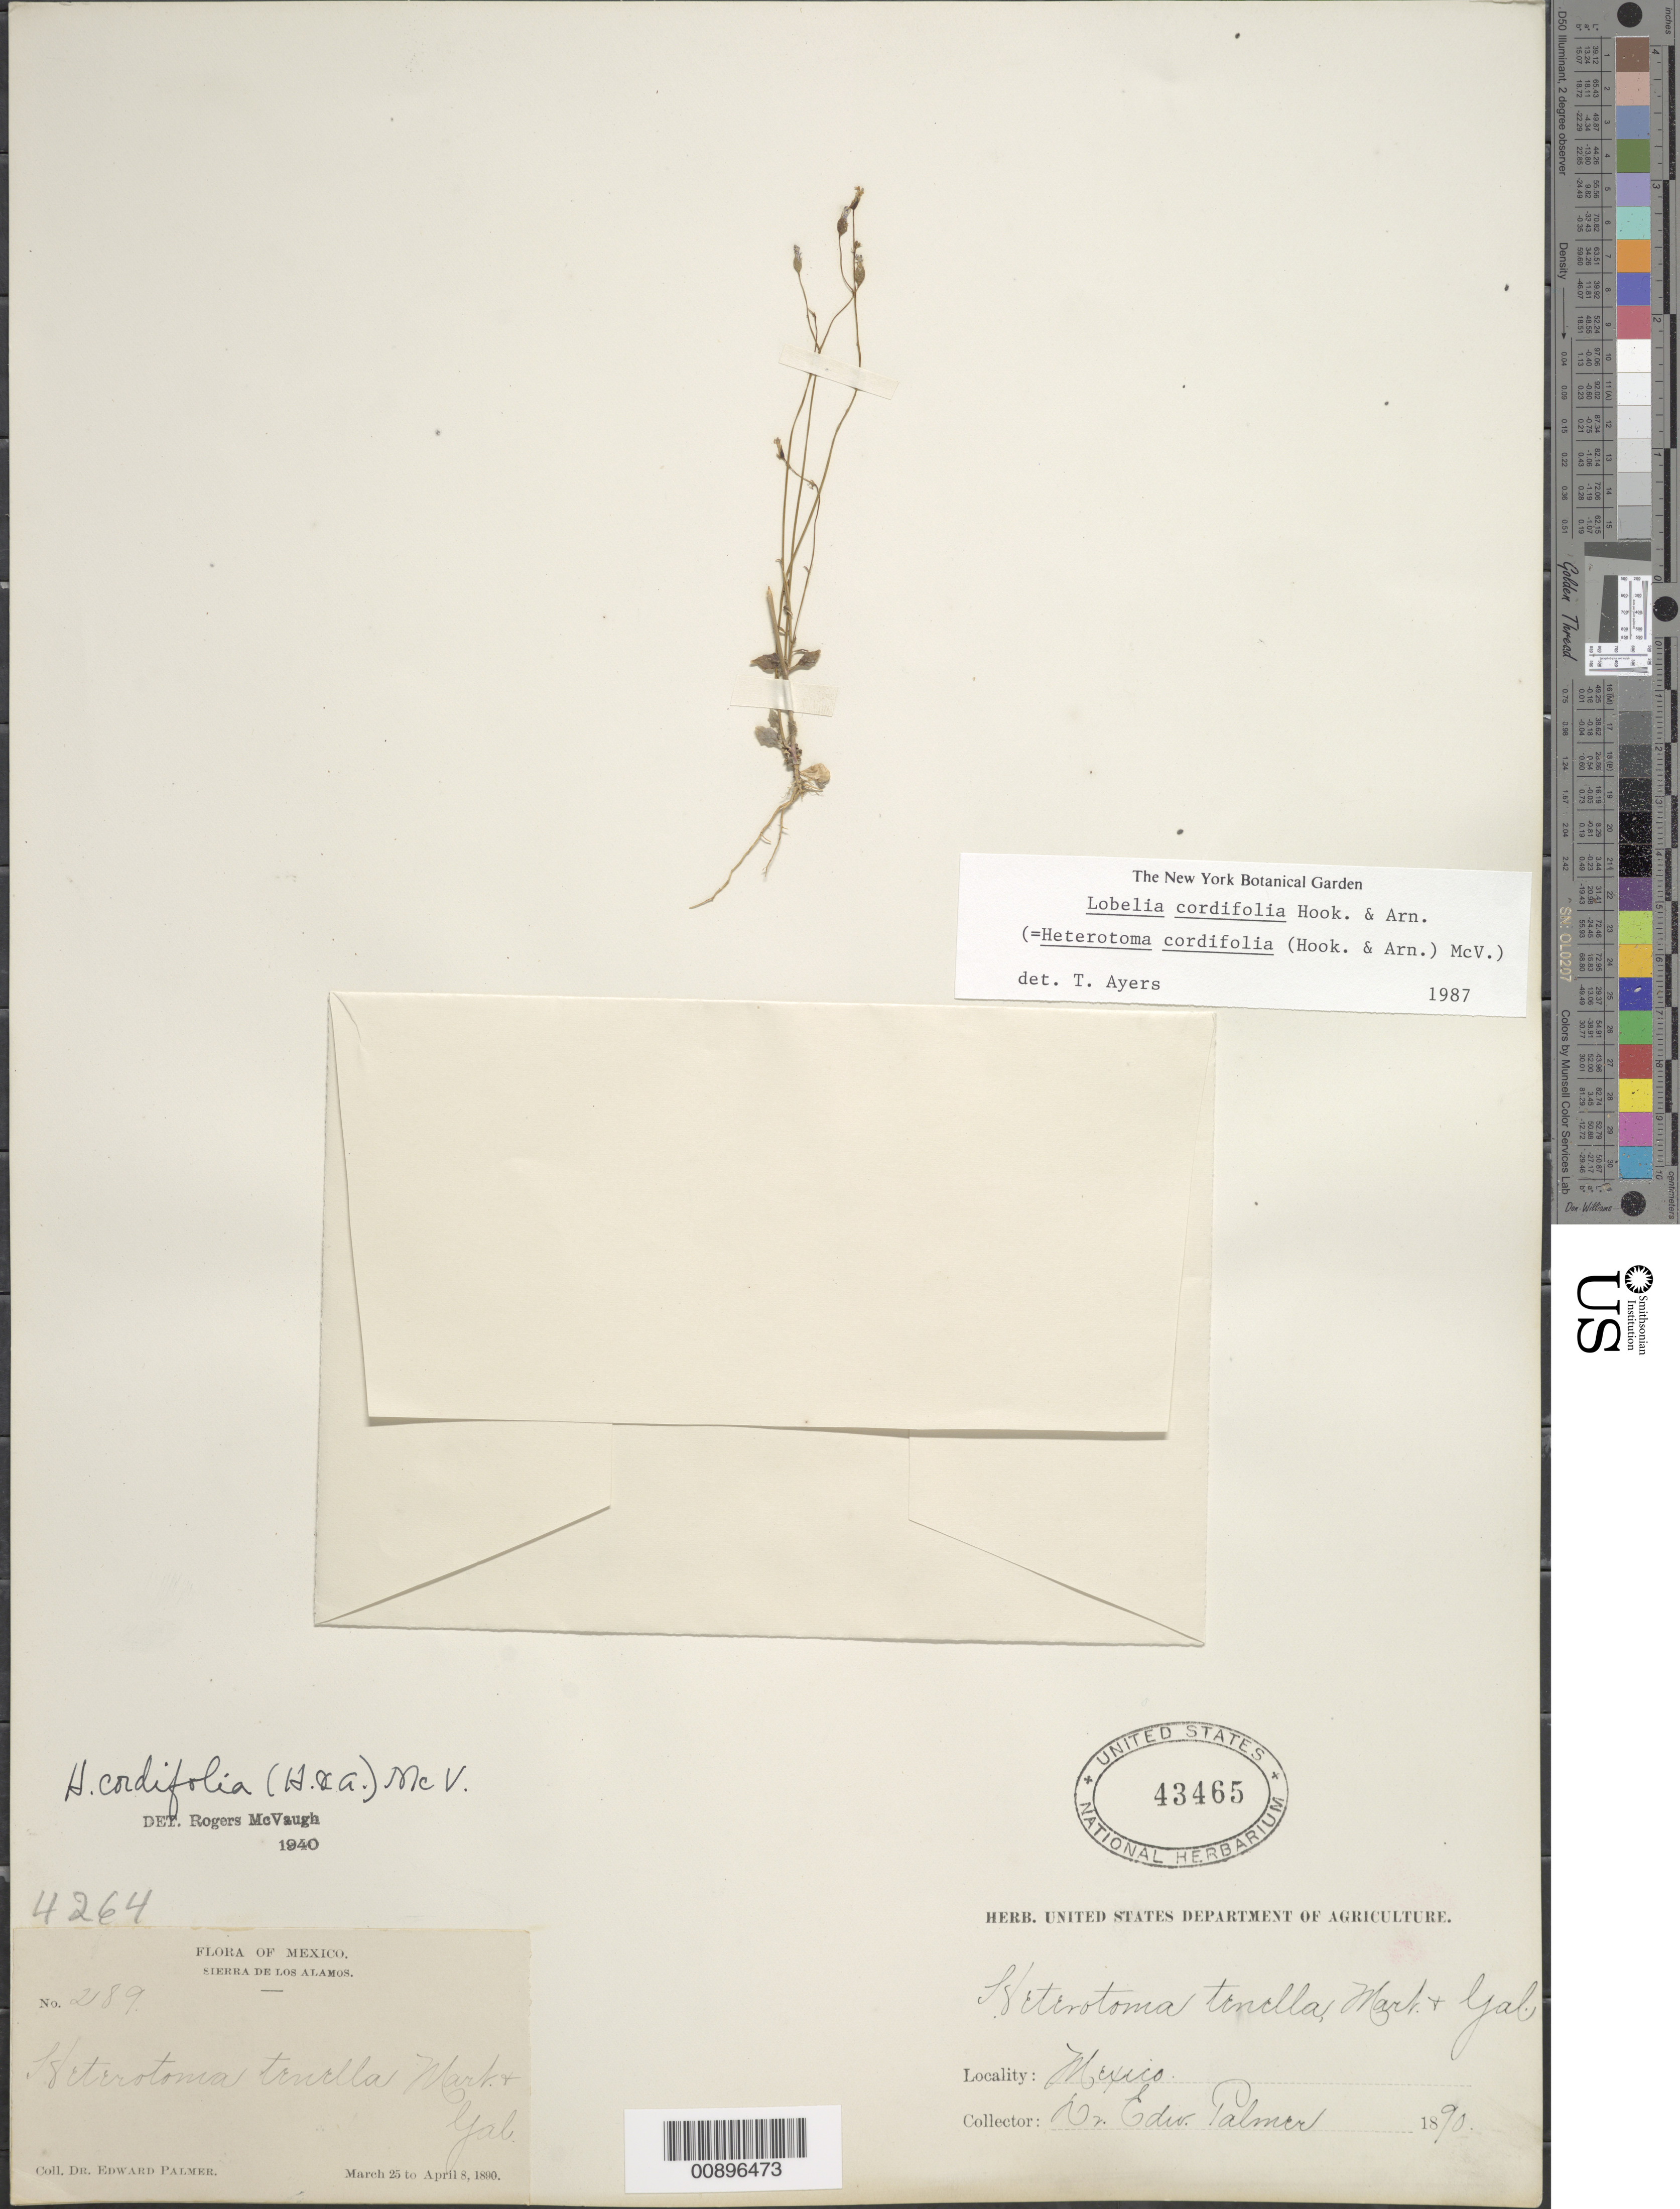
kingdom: Plantae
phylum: Tracheophyta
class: Magnoliopsida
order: Asterales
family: Campanulaceae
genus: Lobelia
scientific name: Lobelia cordifolia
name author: Hook. & Arn.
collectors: E. Palmer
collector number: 289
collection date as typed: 25 Mar 1890 to 08 Apr 1890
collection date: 1890-03-25/1890-04-08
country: Mexico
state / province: Sonora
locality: Sierra de los Alamos, Sonora.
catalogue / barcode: US 43465